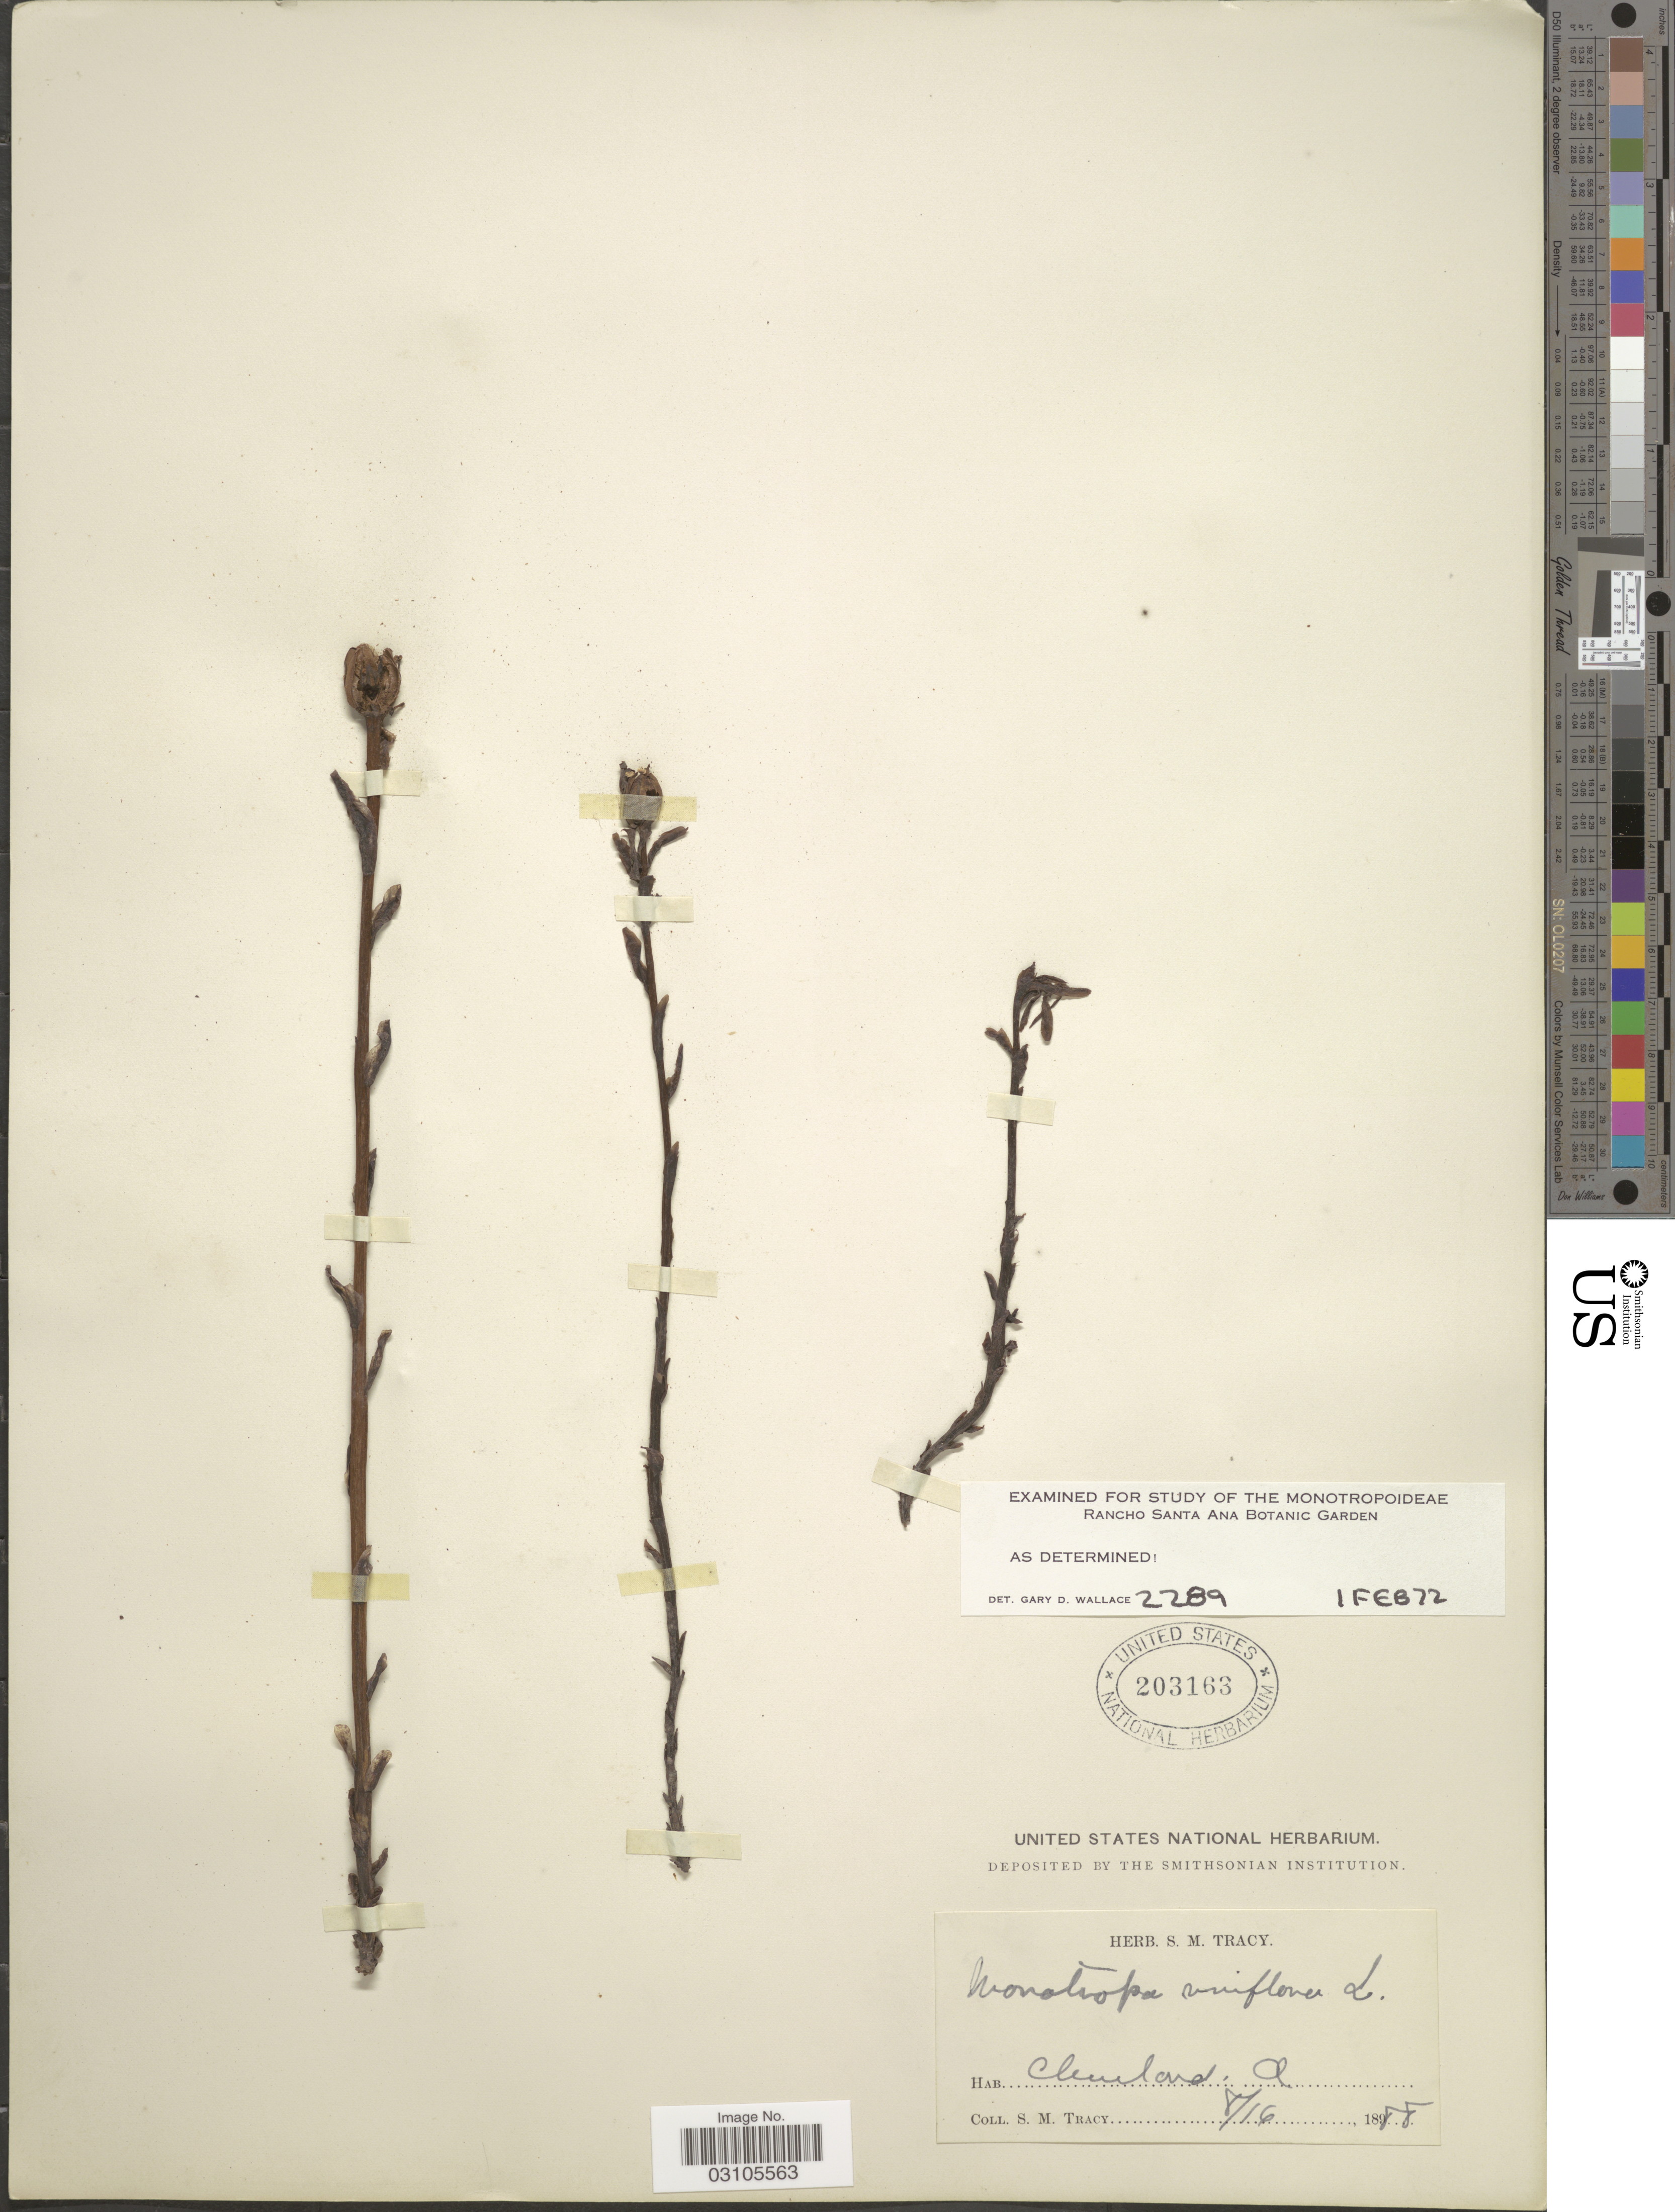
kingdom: Plantae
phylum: Tracheophyta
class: Magnoliopsida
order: Ericales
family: Ericaceae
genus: Monotropa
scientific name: Monotropa uniflora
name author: L.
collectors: S. M. Tracy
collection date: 1888-08-16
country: United States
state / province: Ohio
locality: Cleveland.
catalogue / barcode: US 203163